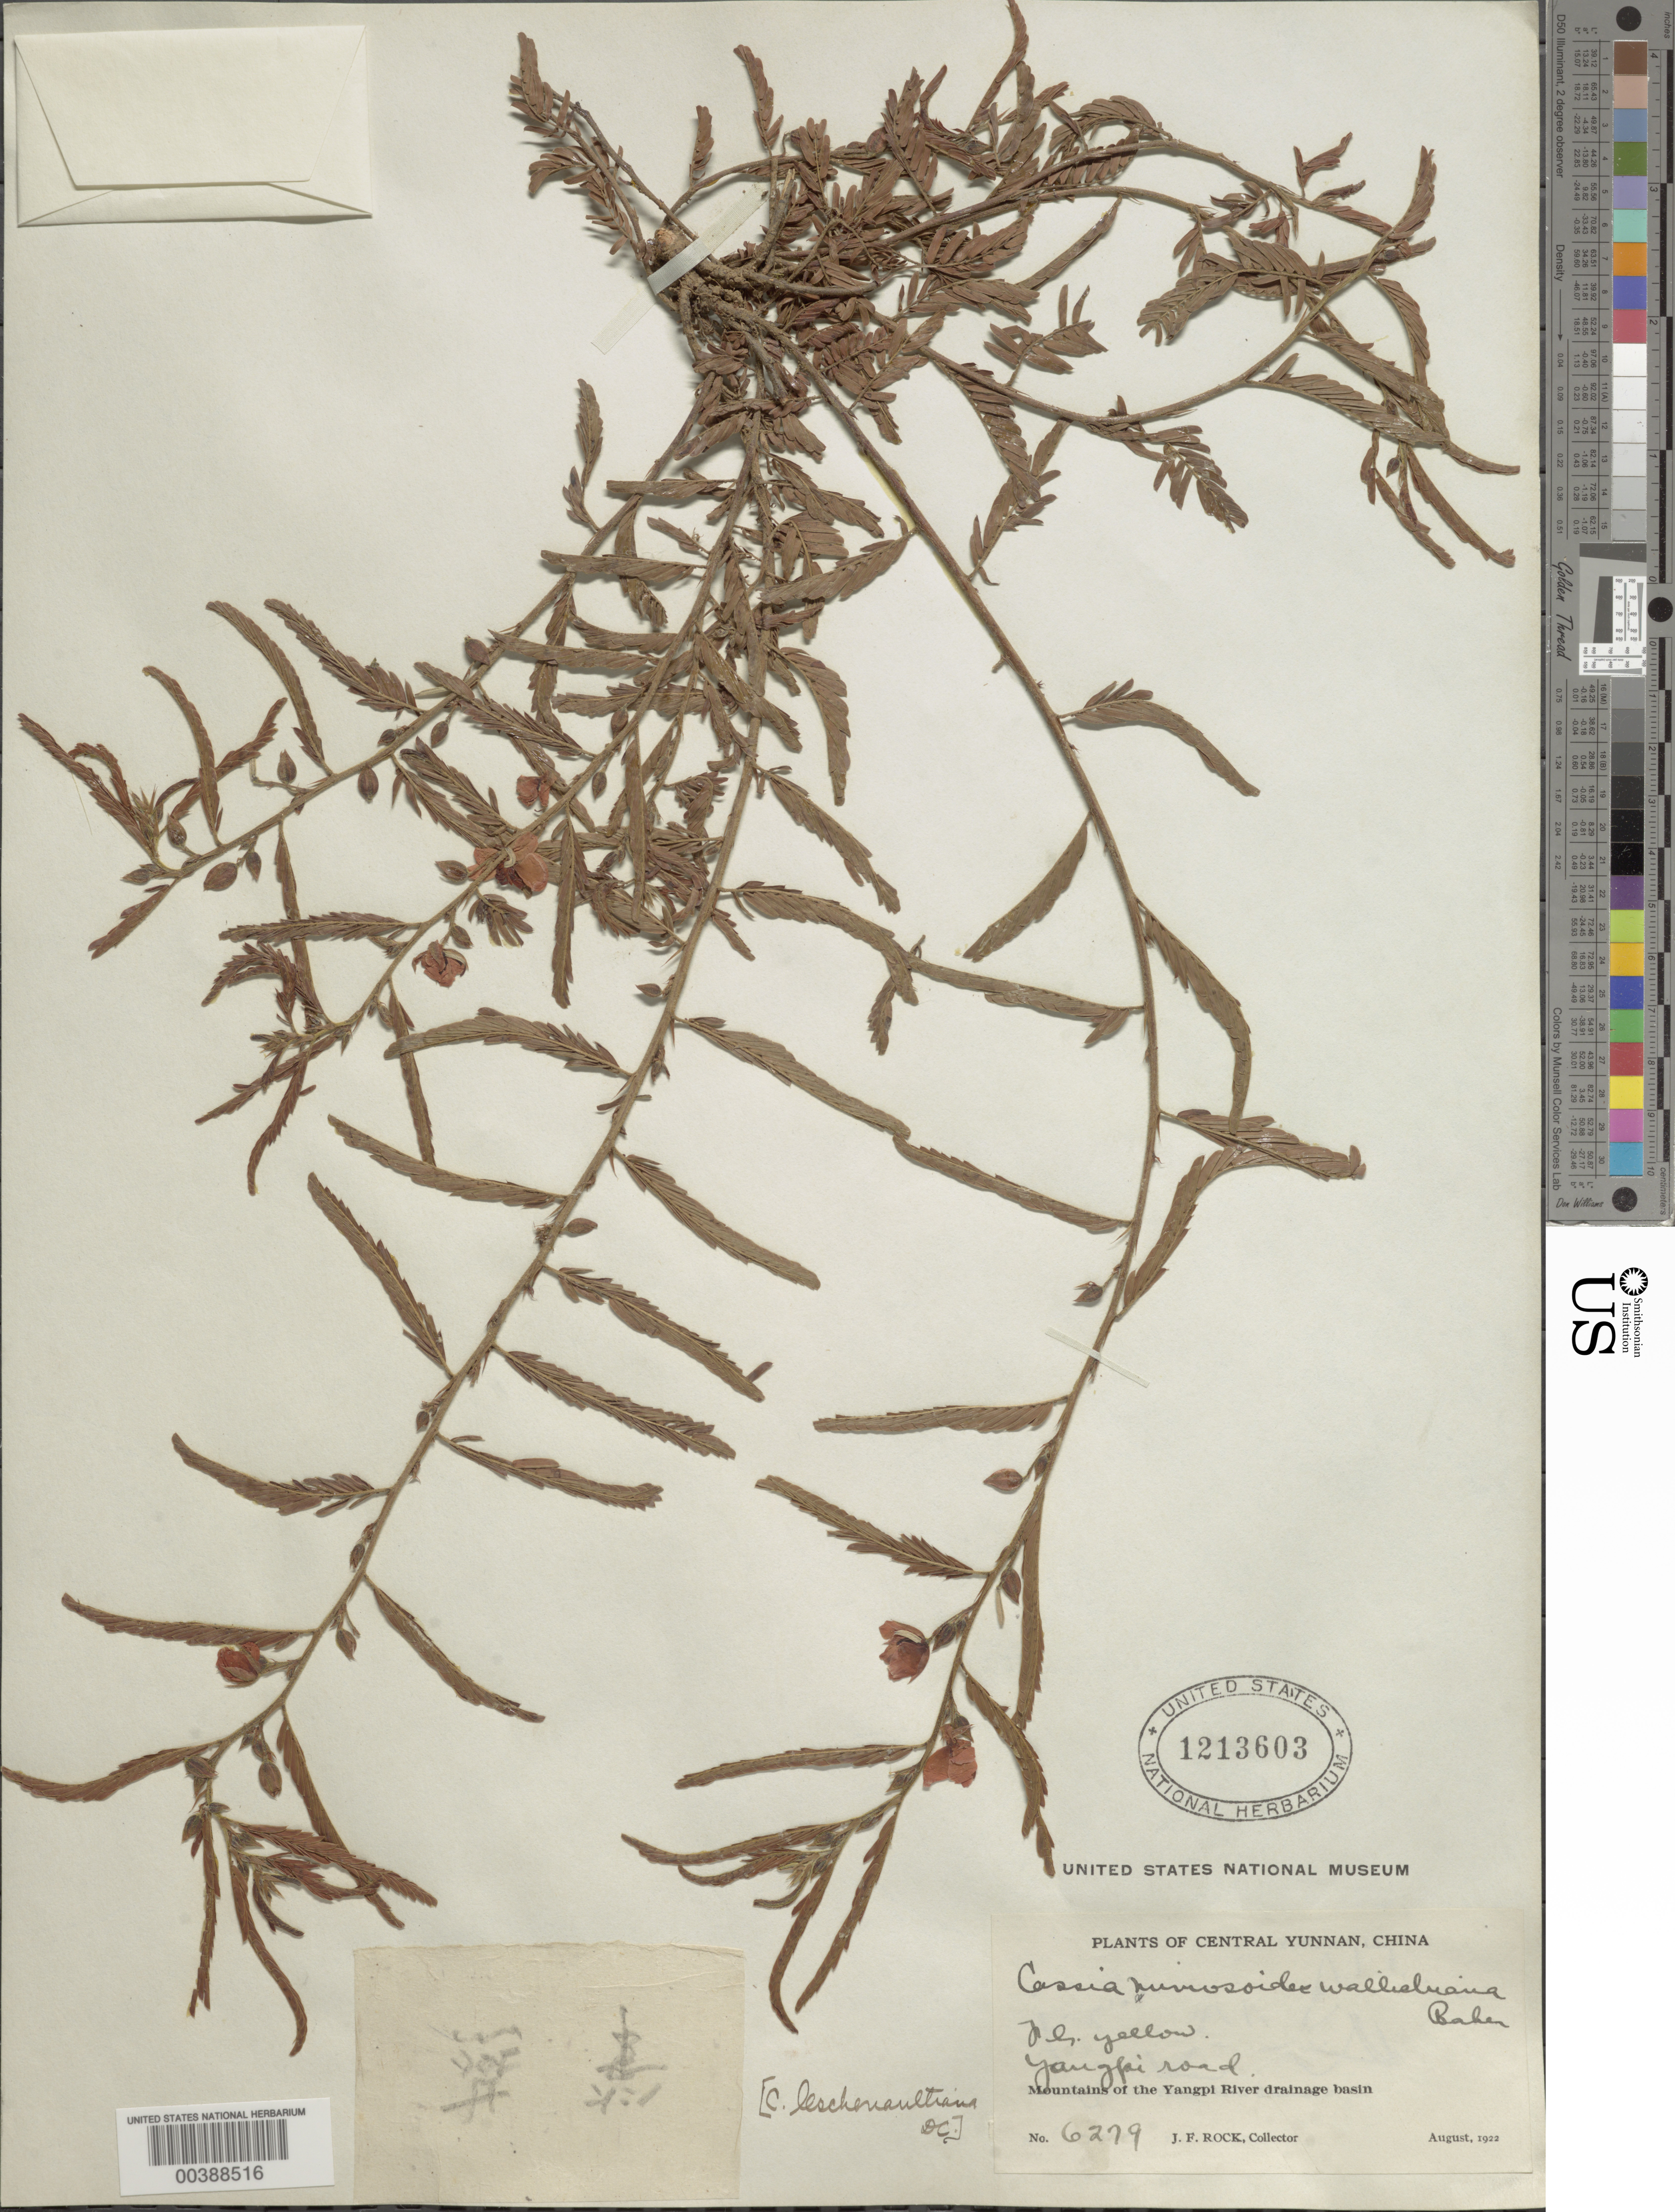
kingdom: Plantae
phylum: Tracheophyta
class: Magnoliopsida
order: Fabales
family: Fabaceae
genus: Chamaecrista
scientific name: Chamaecrista nictitans var. glabrata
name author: (Vogel) H.S. Irwin & Barneby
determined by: Strong, Mark T., (BOT), Smithsonian Institution - National Museum of Natural History (UNITED STATES)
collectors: J. F. Rock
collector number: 6279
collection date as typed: Aug 1922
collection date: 1922-08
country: China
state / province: Yunnan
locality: Mountains of the yangpi river drainage basin; yangpi road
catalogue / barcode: US 1213603